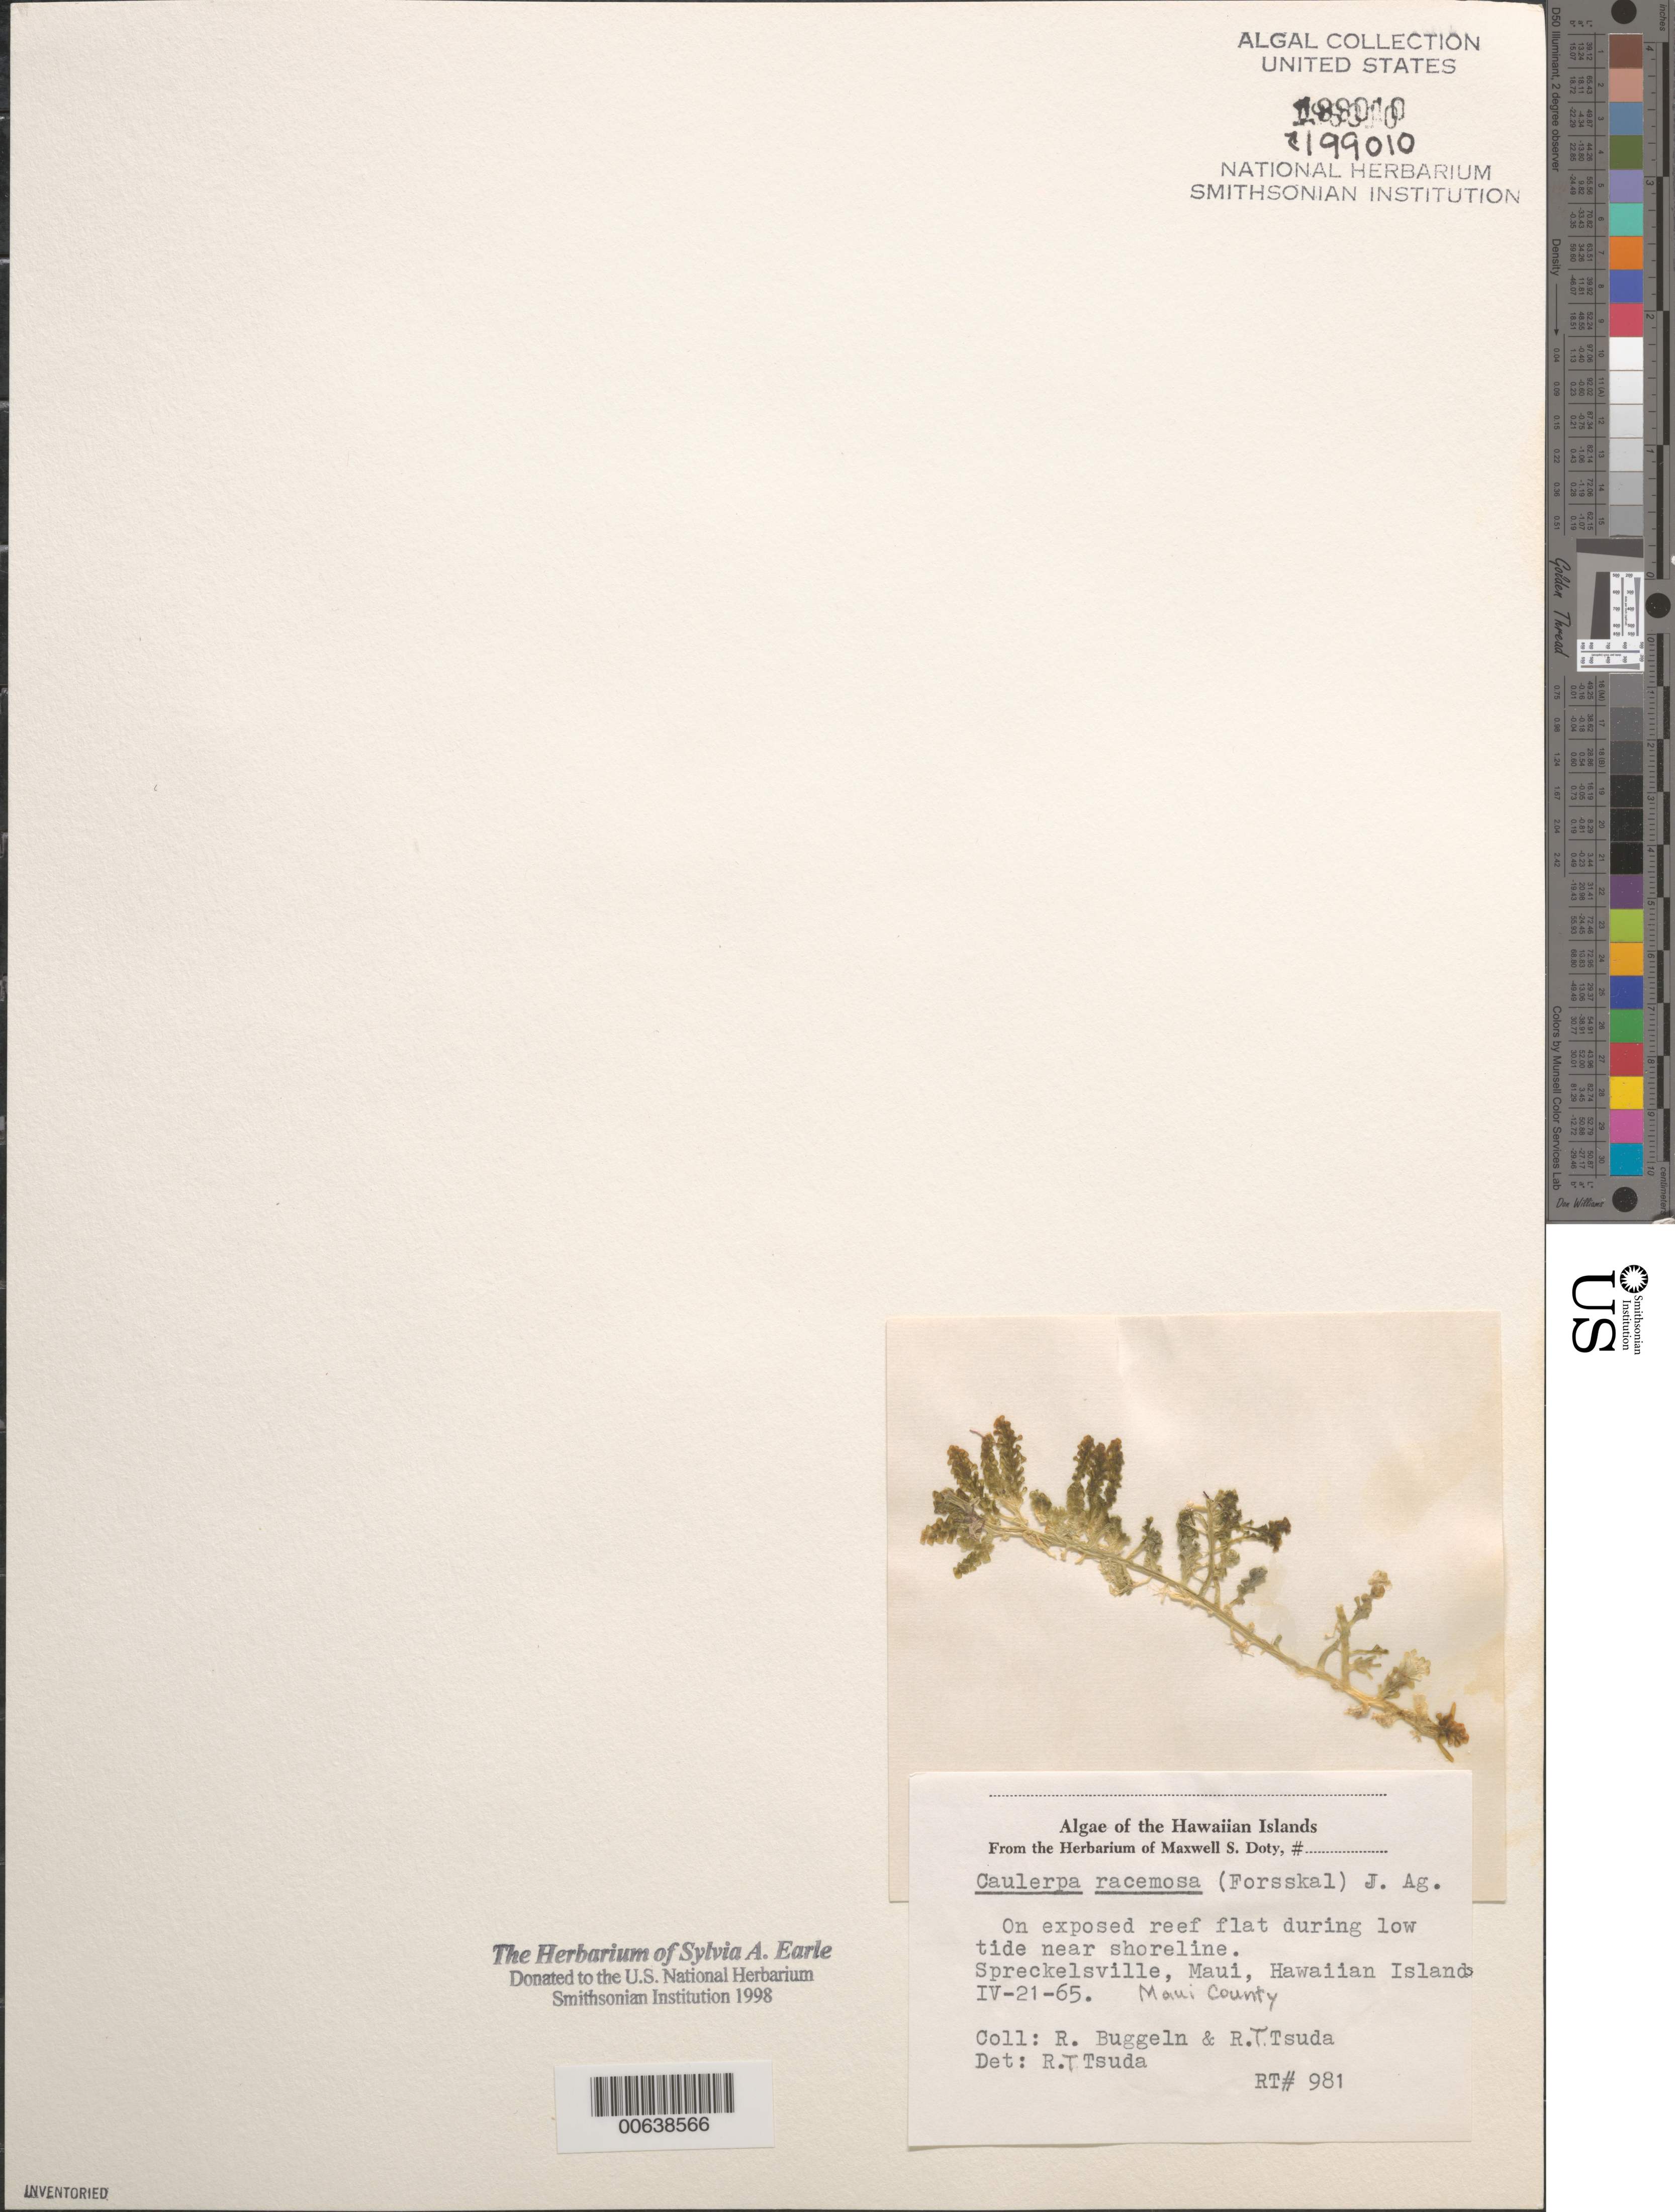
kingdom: Plantae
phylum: Chlorophyta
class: Ulvophyceae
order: Bryopsidales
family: Caulerpaceae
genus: Caulerpa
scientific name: Caulerpa racemosa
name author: (Forssk.) J. Agardh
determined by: Tsuda, R. T.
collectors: R. Buggeln & R. Tsuda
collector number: RT 981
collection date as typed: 21 Apr 1965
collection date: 1965-04-21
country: United States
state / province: Hawaii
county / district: Maui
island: Maui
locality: Spreckelsville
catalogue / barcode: US 199010